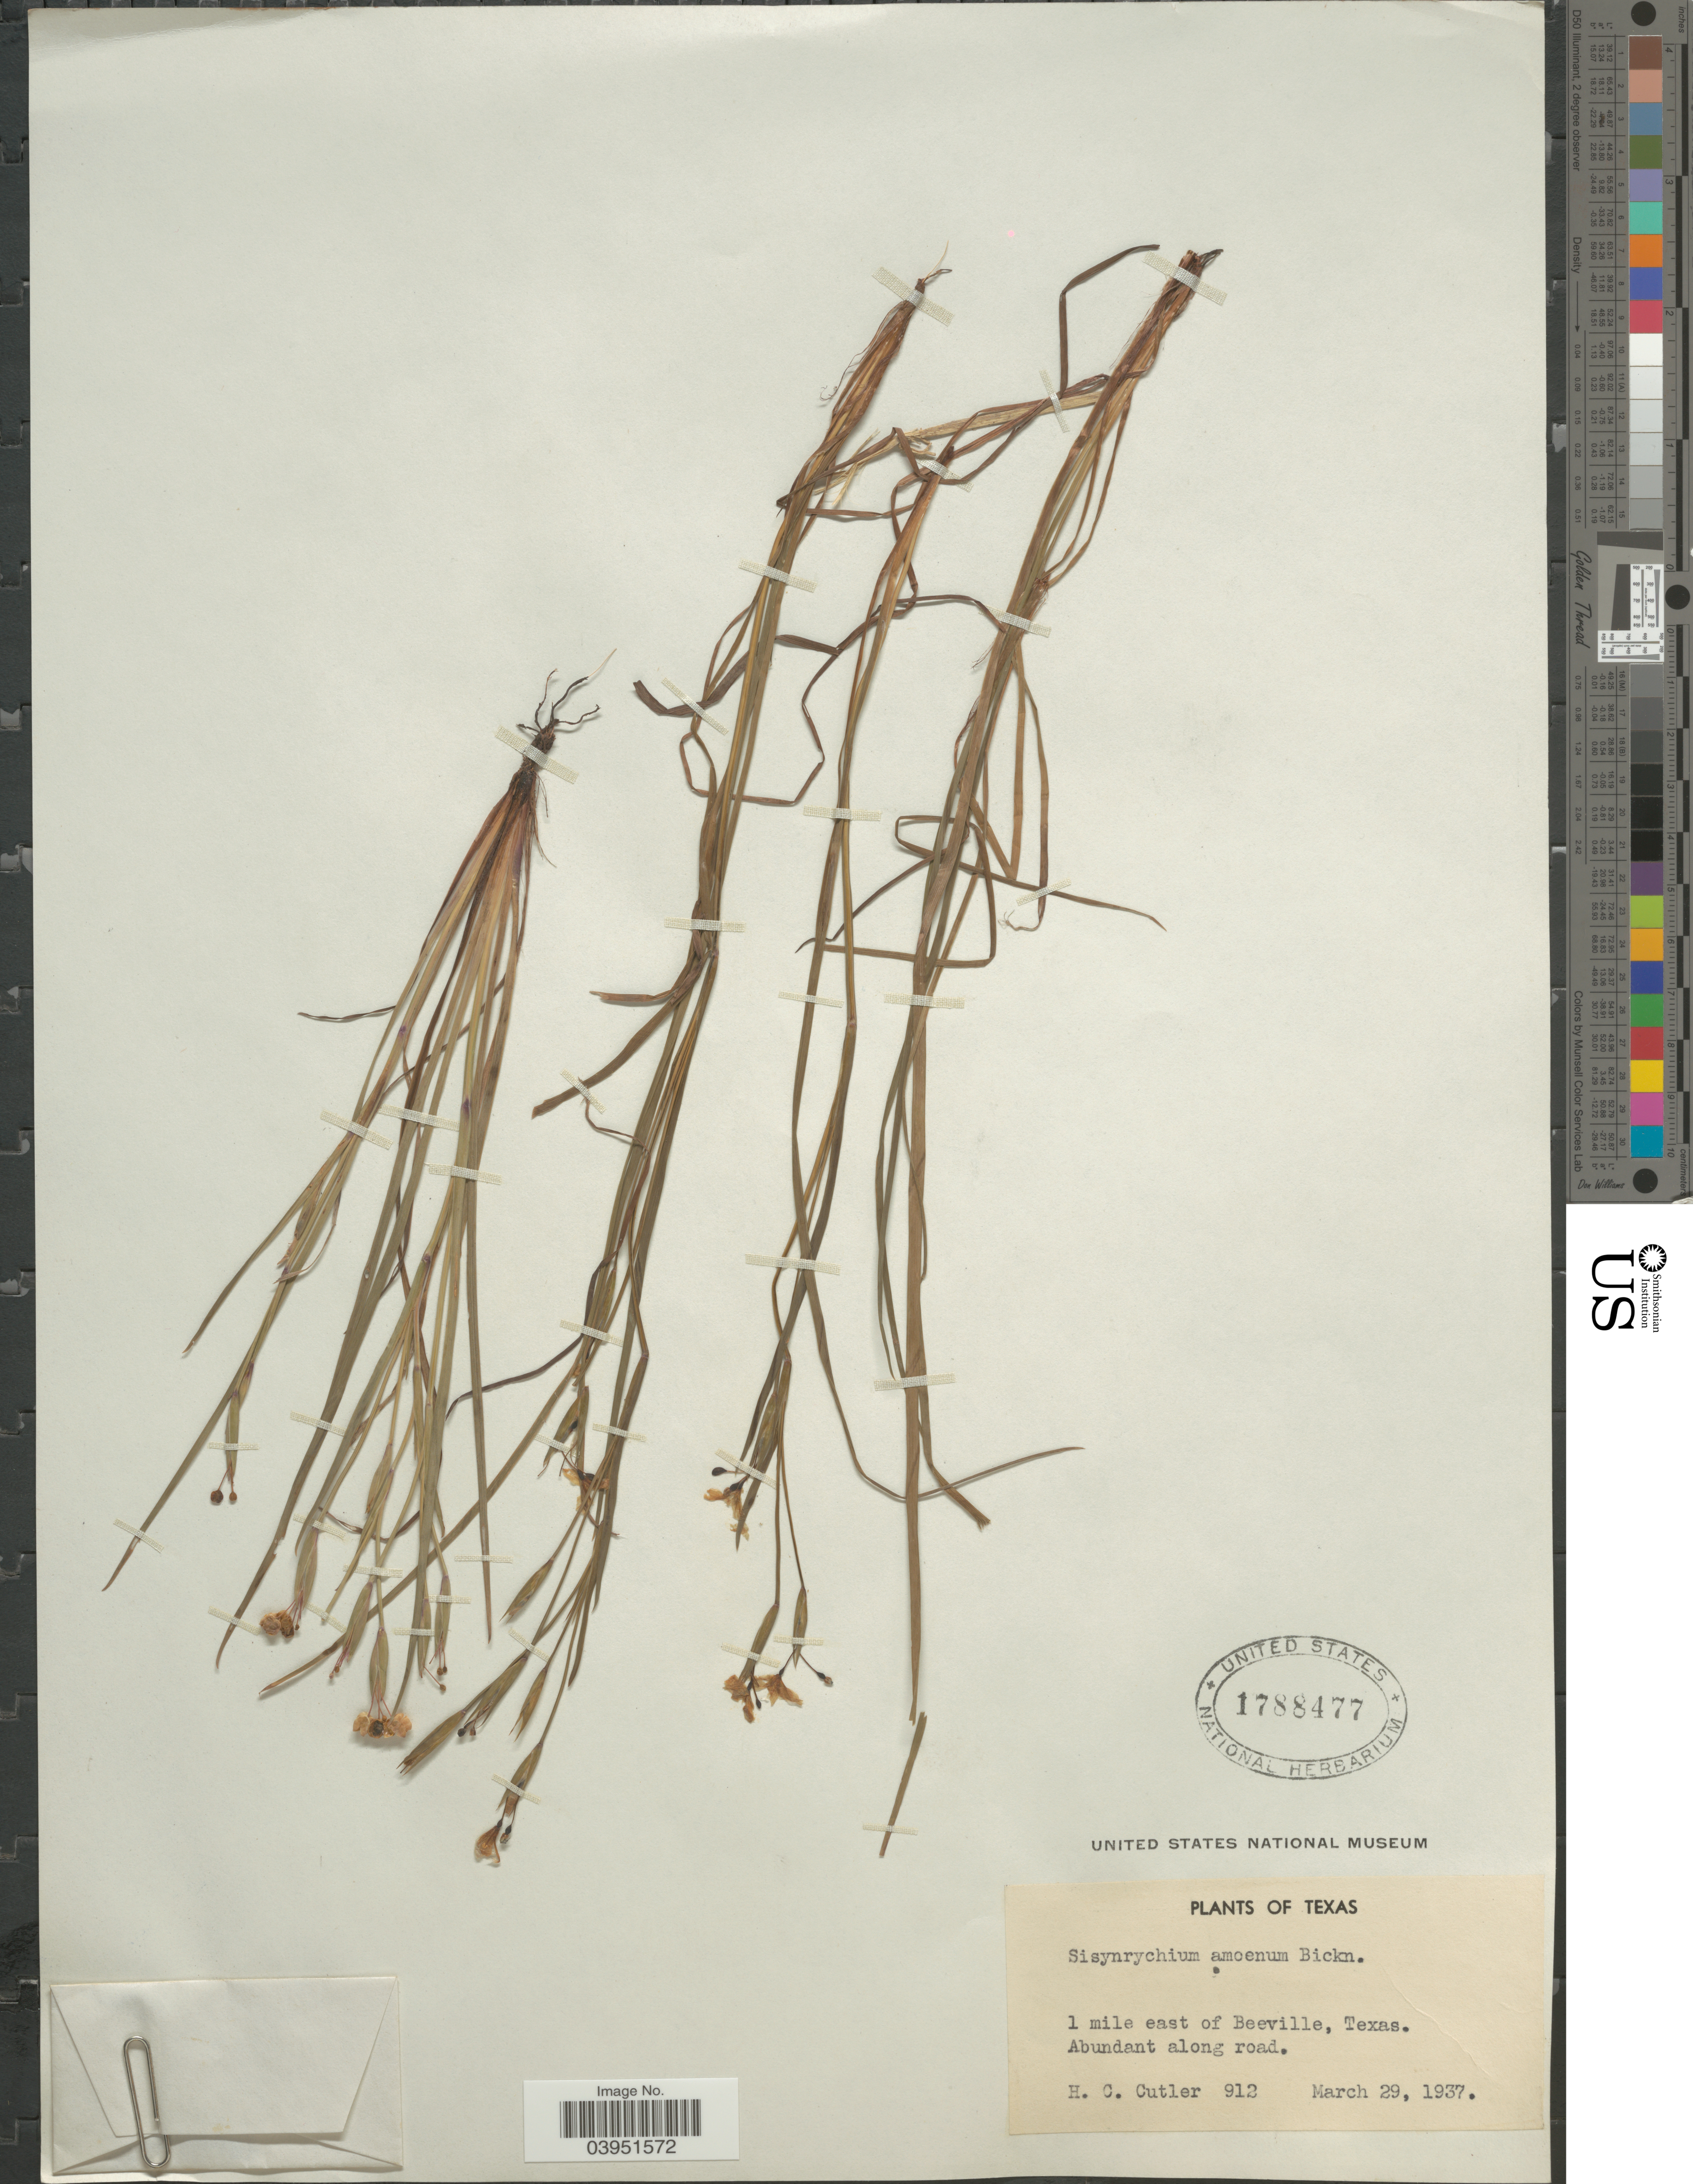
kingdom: Plantae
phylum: Tracheophyta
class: Liliopsida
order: Asparagales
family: Iridaceae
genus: Sisyrinchium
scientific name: Sisyrinchium pruinosum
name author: E.P. Bicknell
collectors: H. C. Cutler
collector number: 912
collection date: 1937-03-29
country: United States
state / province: Texas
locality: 1 mile east of Beeville.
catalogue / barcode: US 1788477